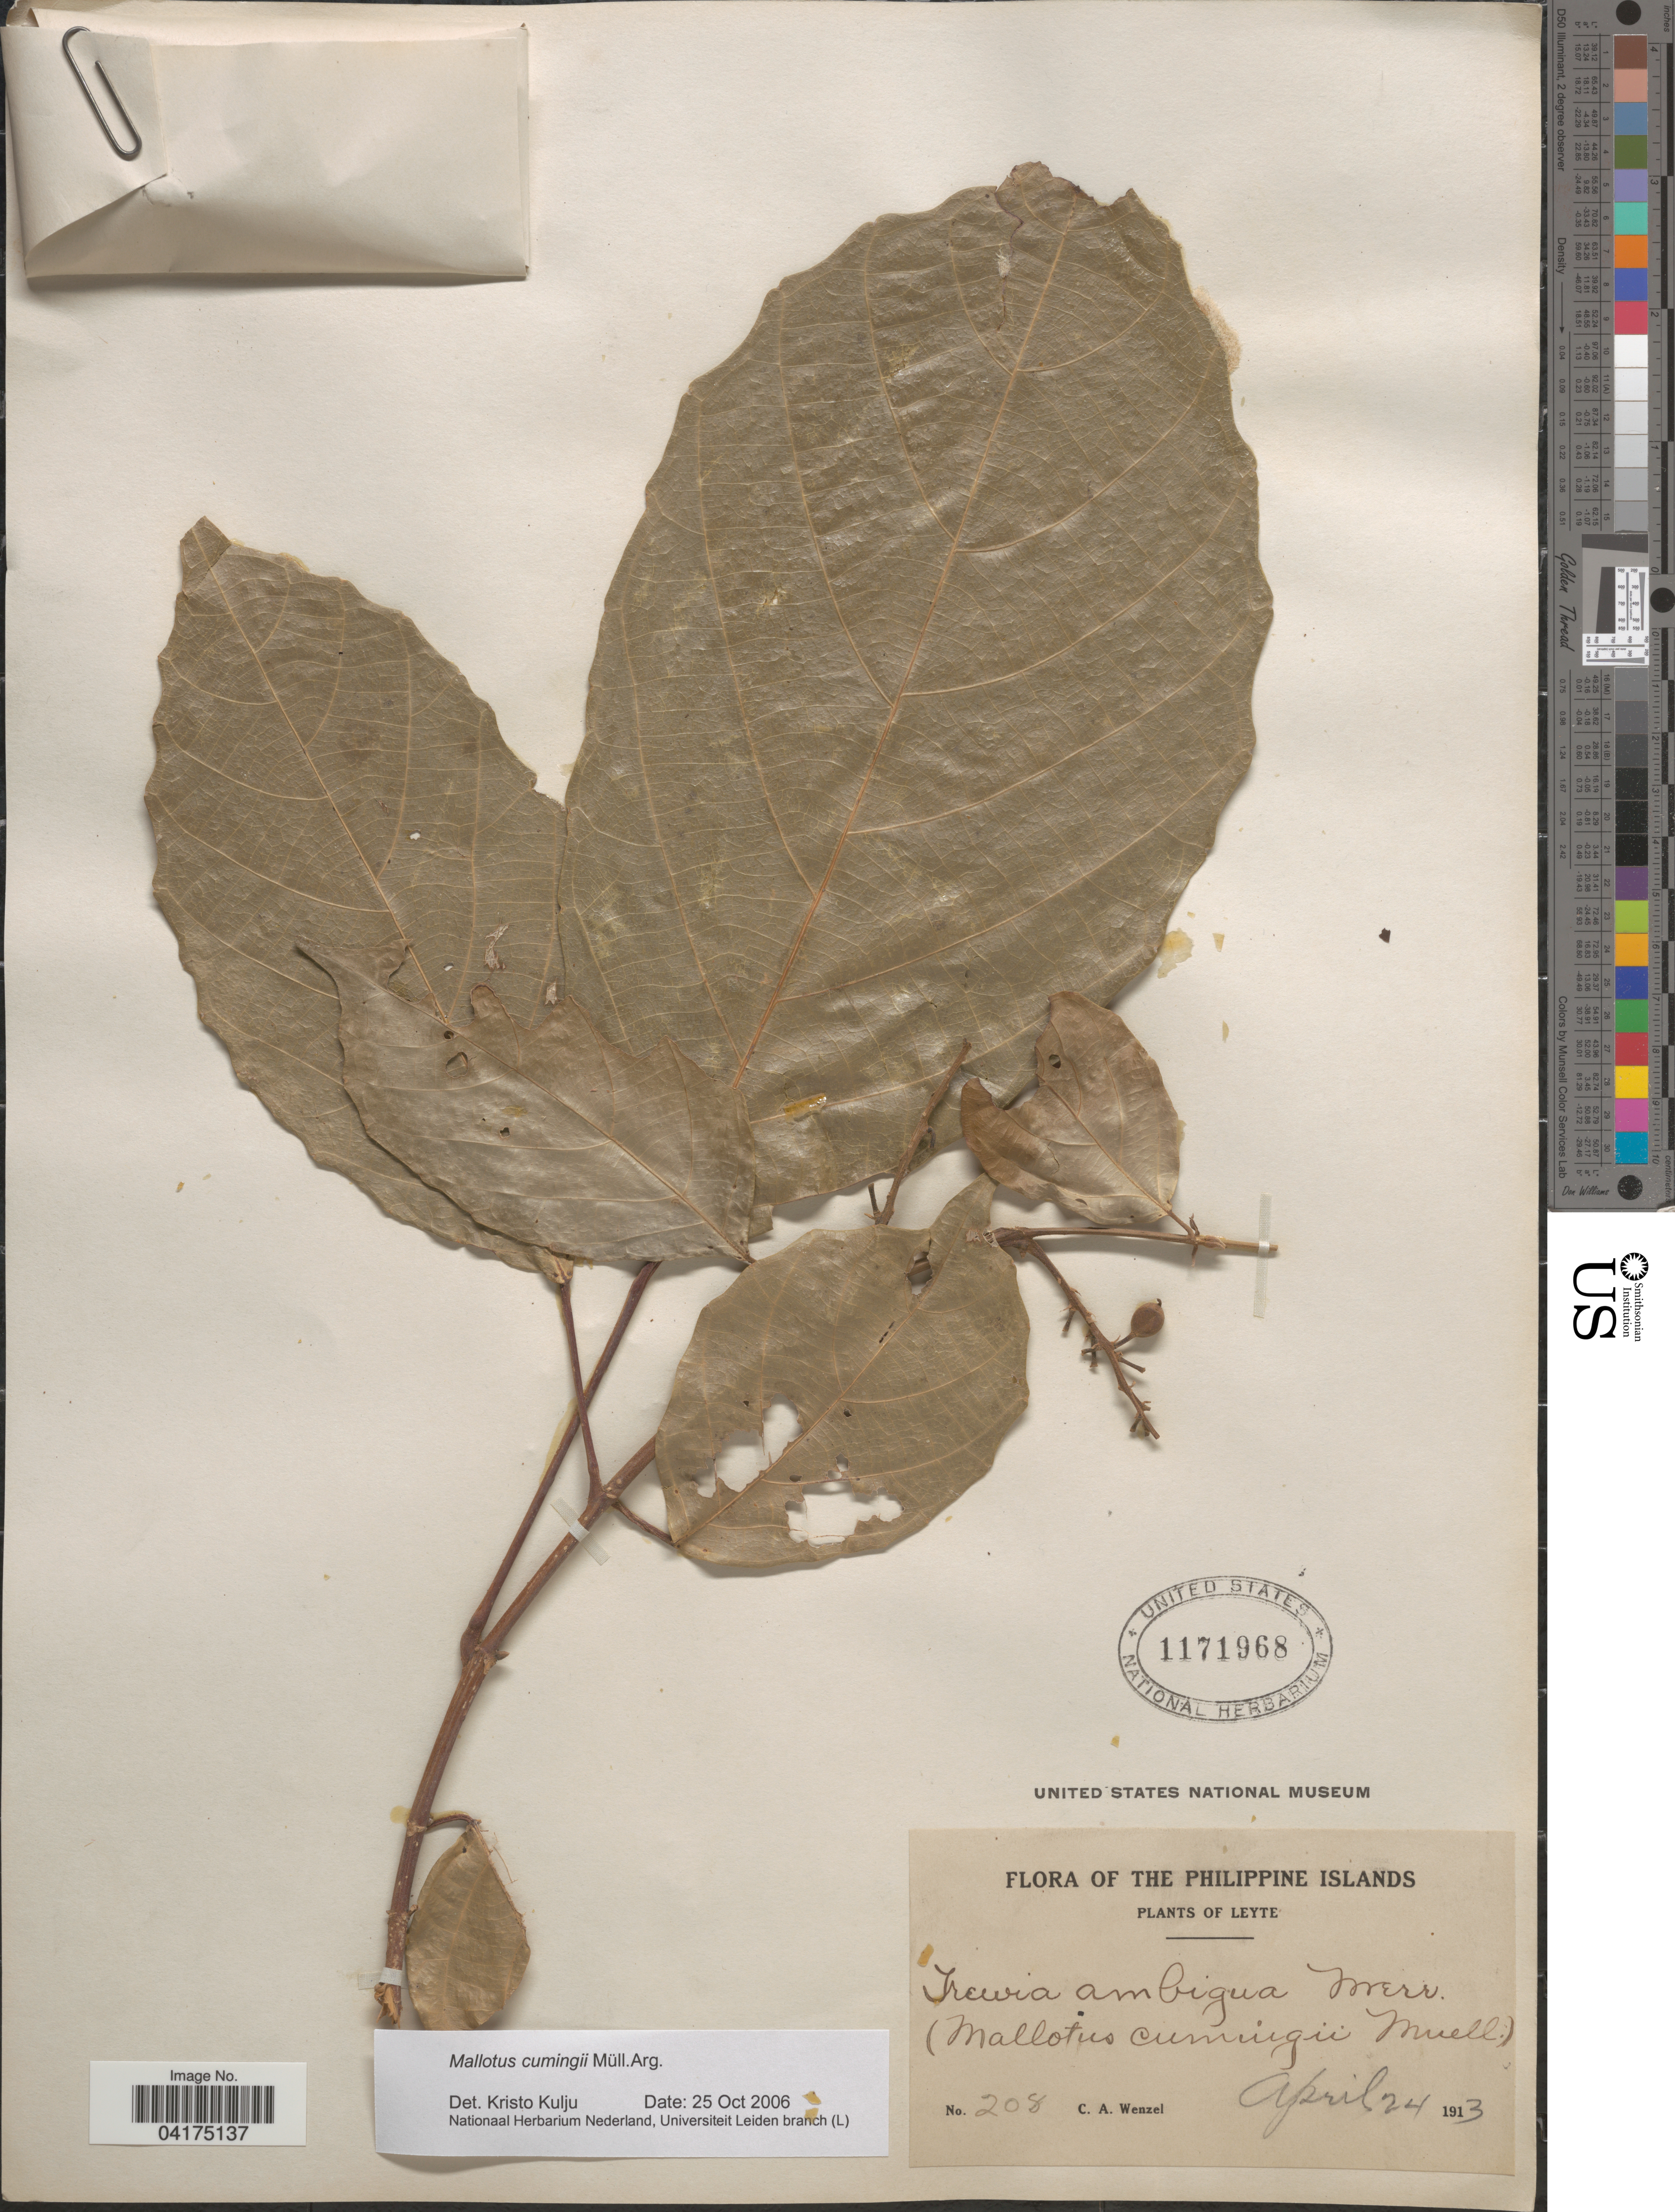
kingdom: Plantae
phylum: Tracheophyta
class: Magnoliopsida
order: Malpighiales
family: Euphorbiaceae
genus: Mallotus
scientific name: Mallotus cumingii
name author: Müll. Arg.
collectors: C. Wenzel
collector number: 208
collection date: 1913-04-24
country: Philippines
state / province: Eastern Visayas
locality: The Philippine Islands. Leyte.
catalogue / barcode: US 1171968